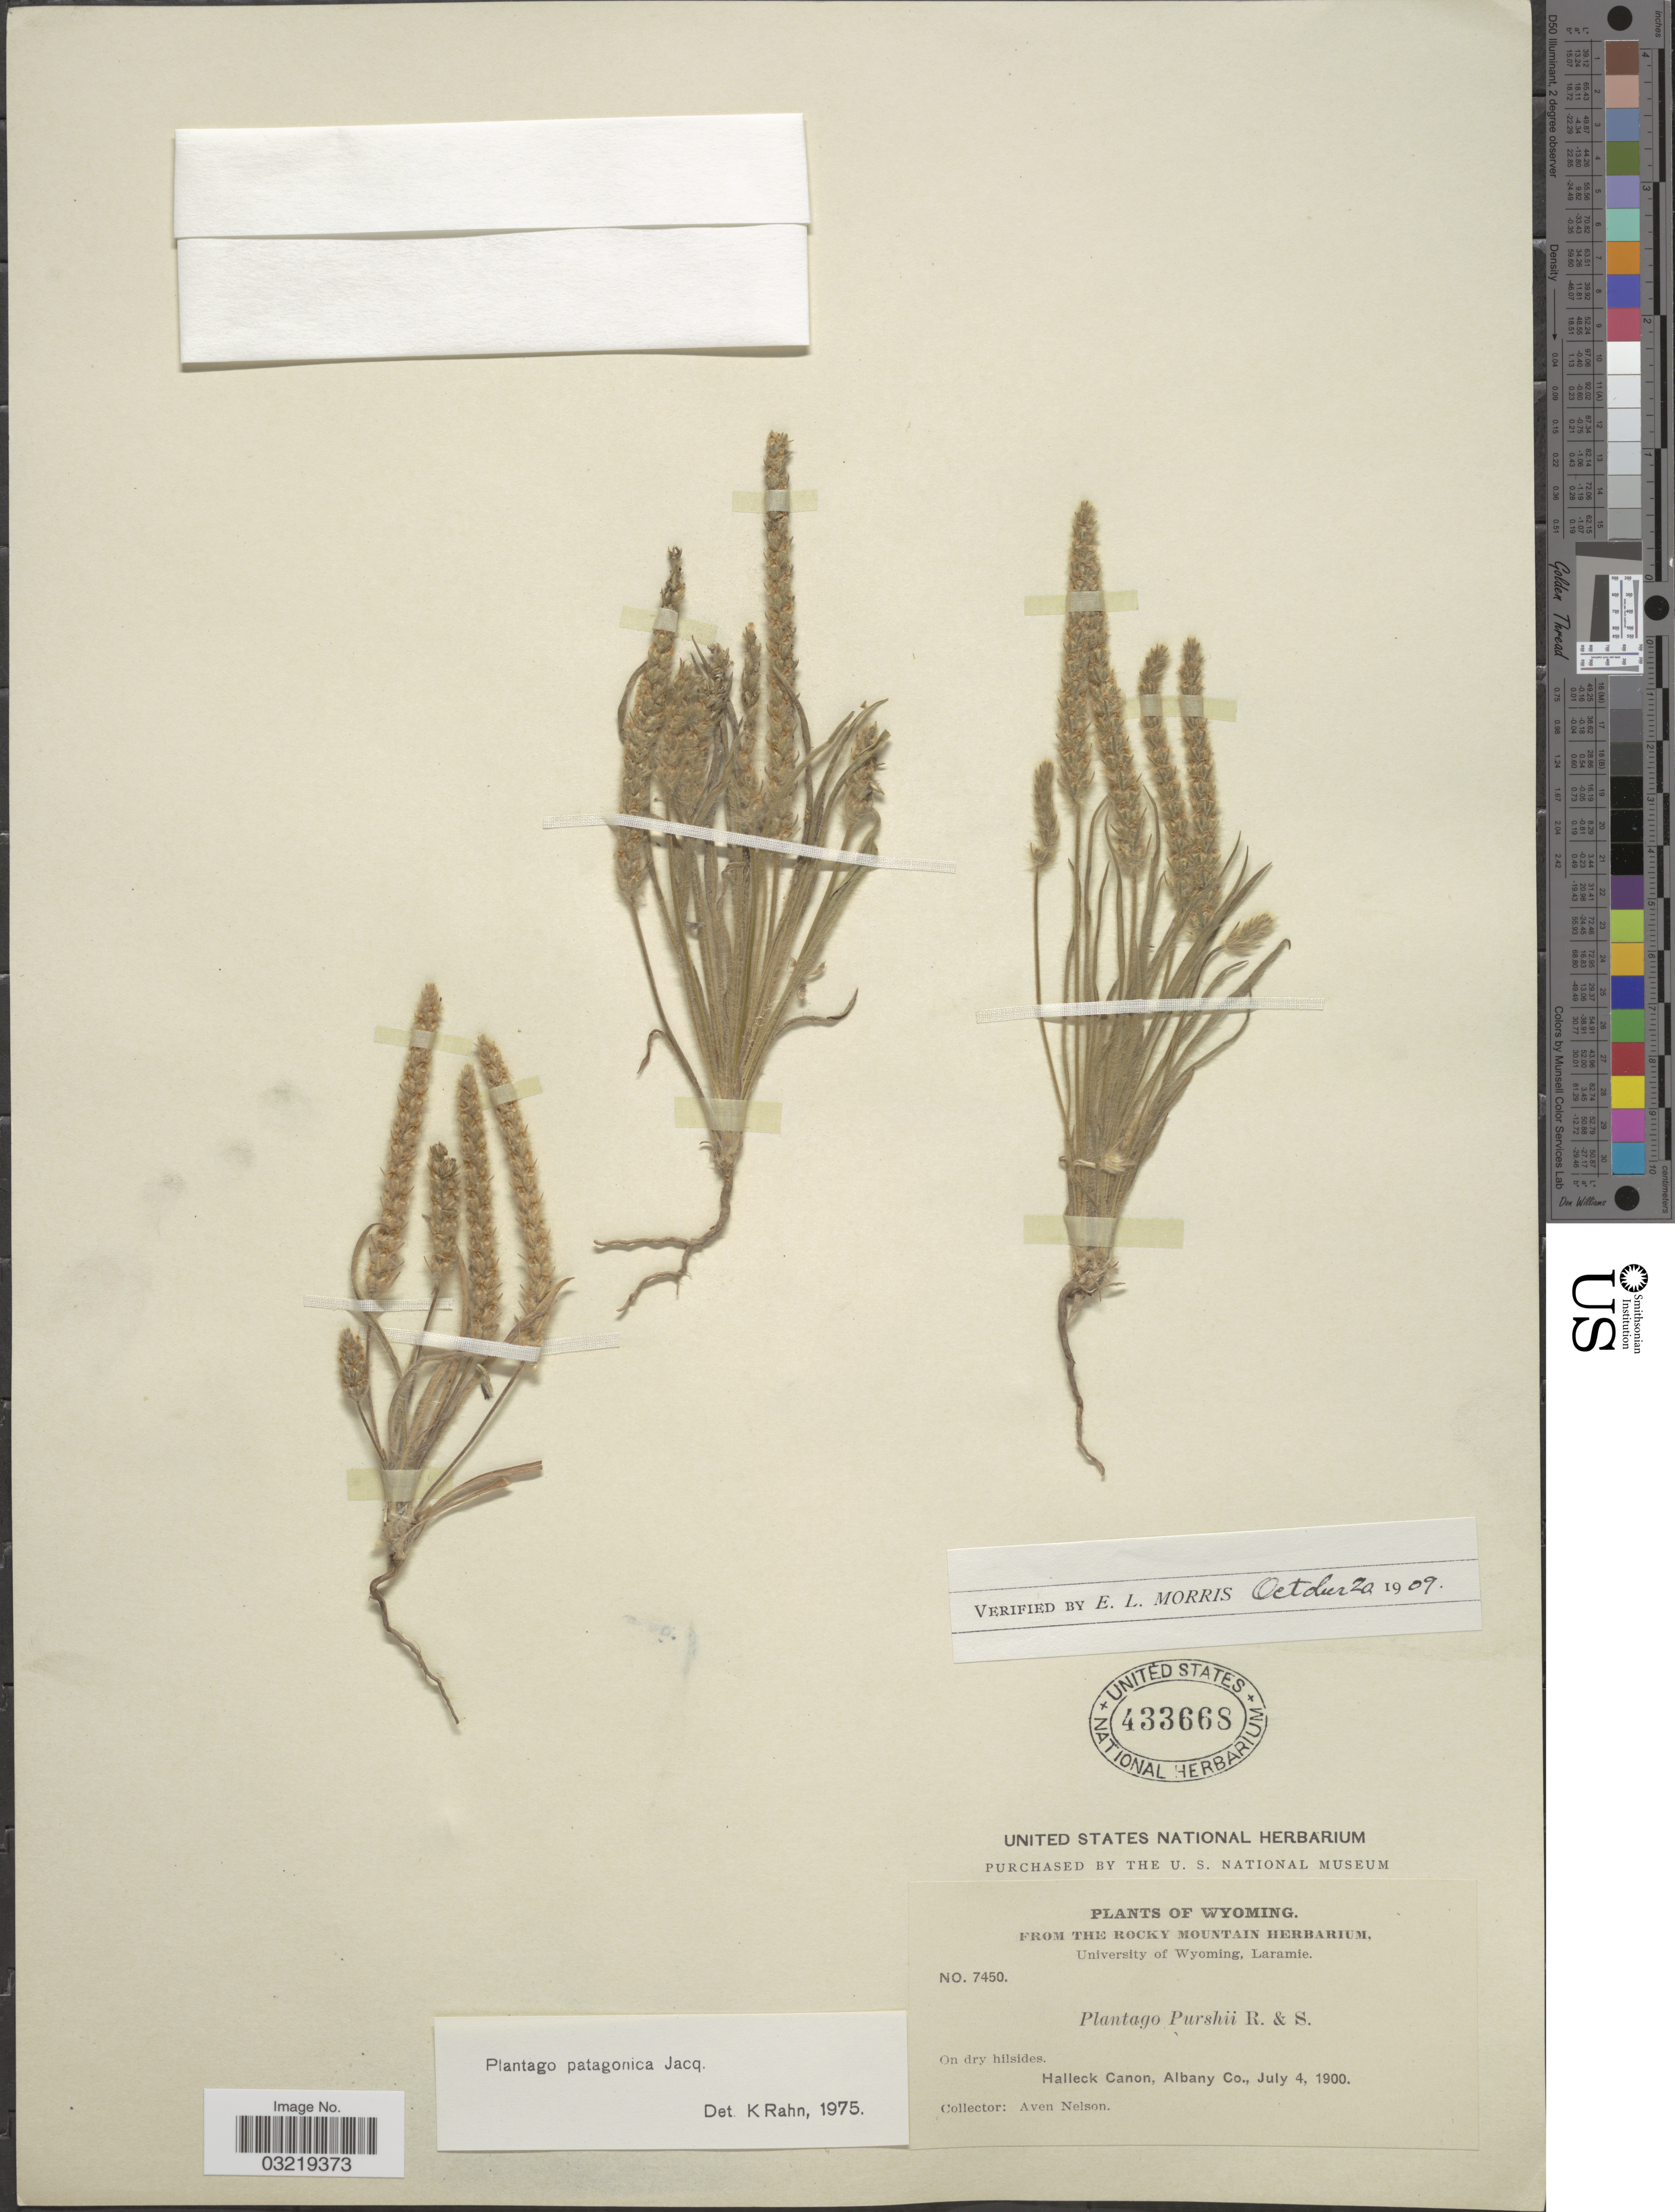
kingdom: Plantae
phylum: Tracheophyta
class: Magnoliopsida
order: Lamiales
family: Plantaginaceae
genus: Plantago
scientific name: Plantago patagonica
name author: Jacq.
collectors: A. Nelson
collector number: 7450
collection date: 1900-07-04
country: United States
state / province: Wyoming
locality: Halleck Canon, Albany Co.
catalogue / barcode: US 433668